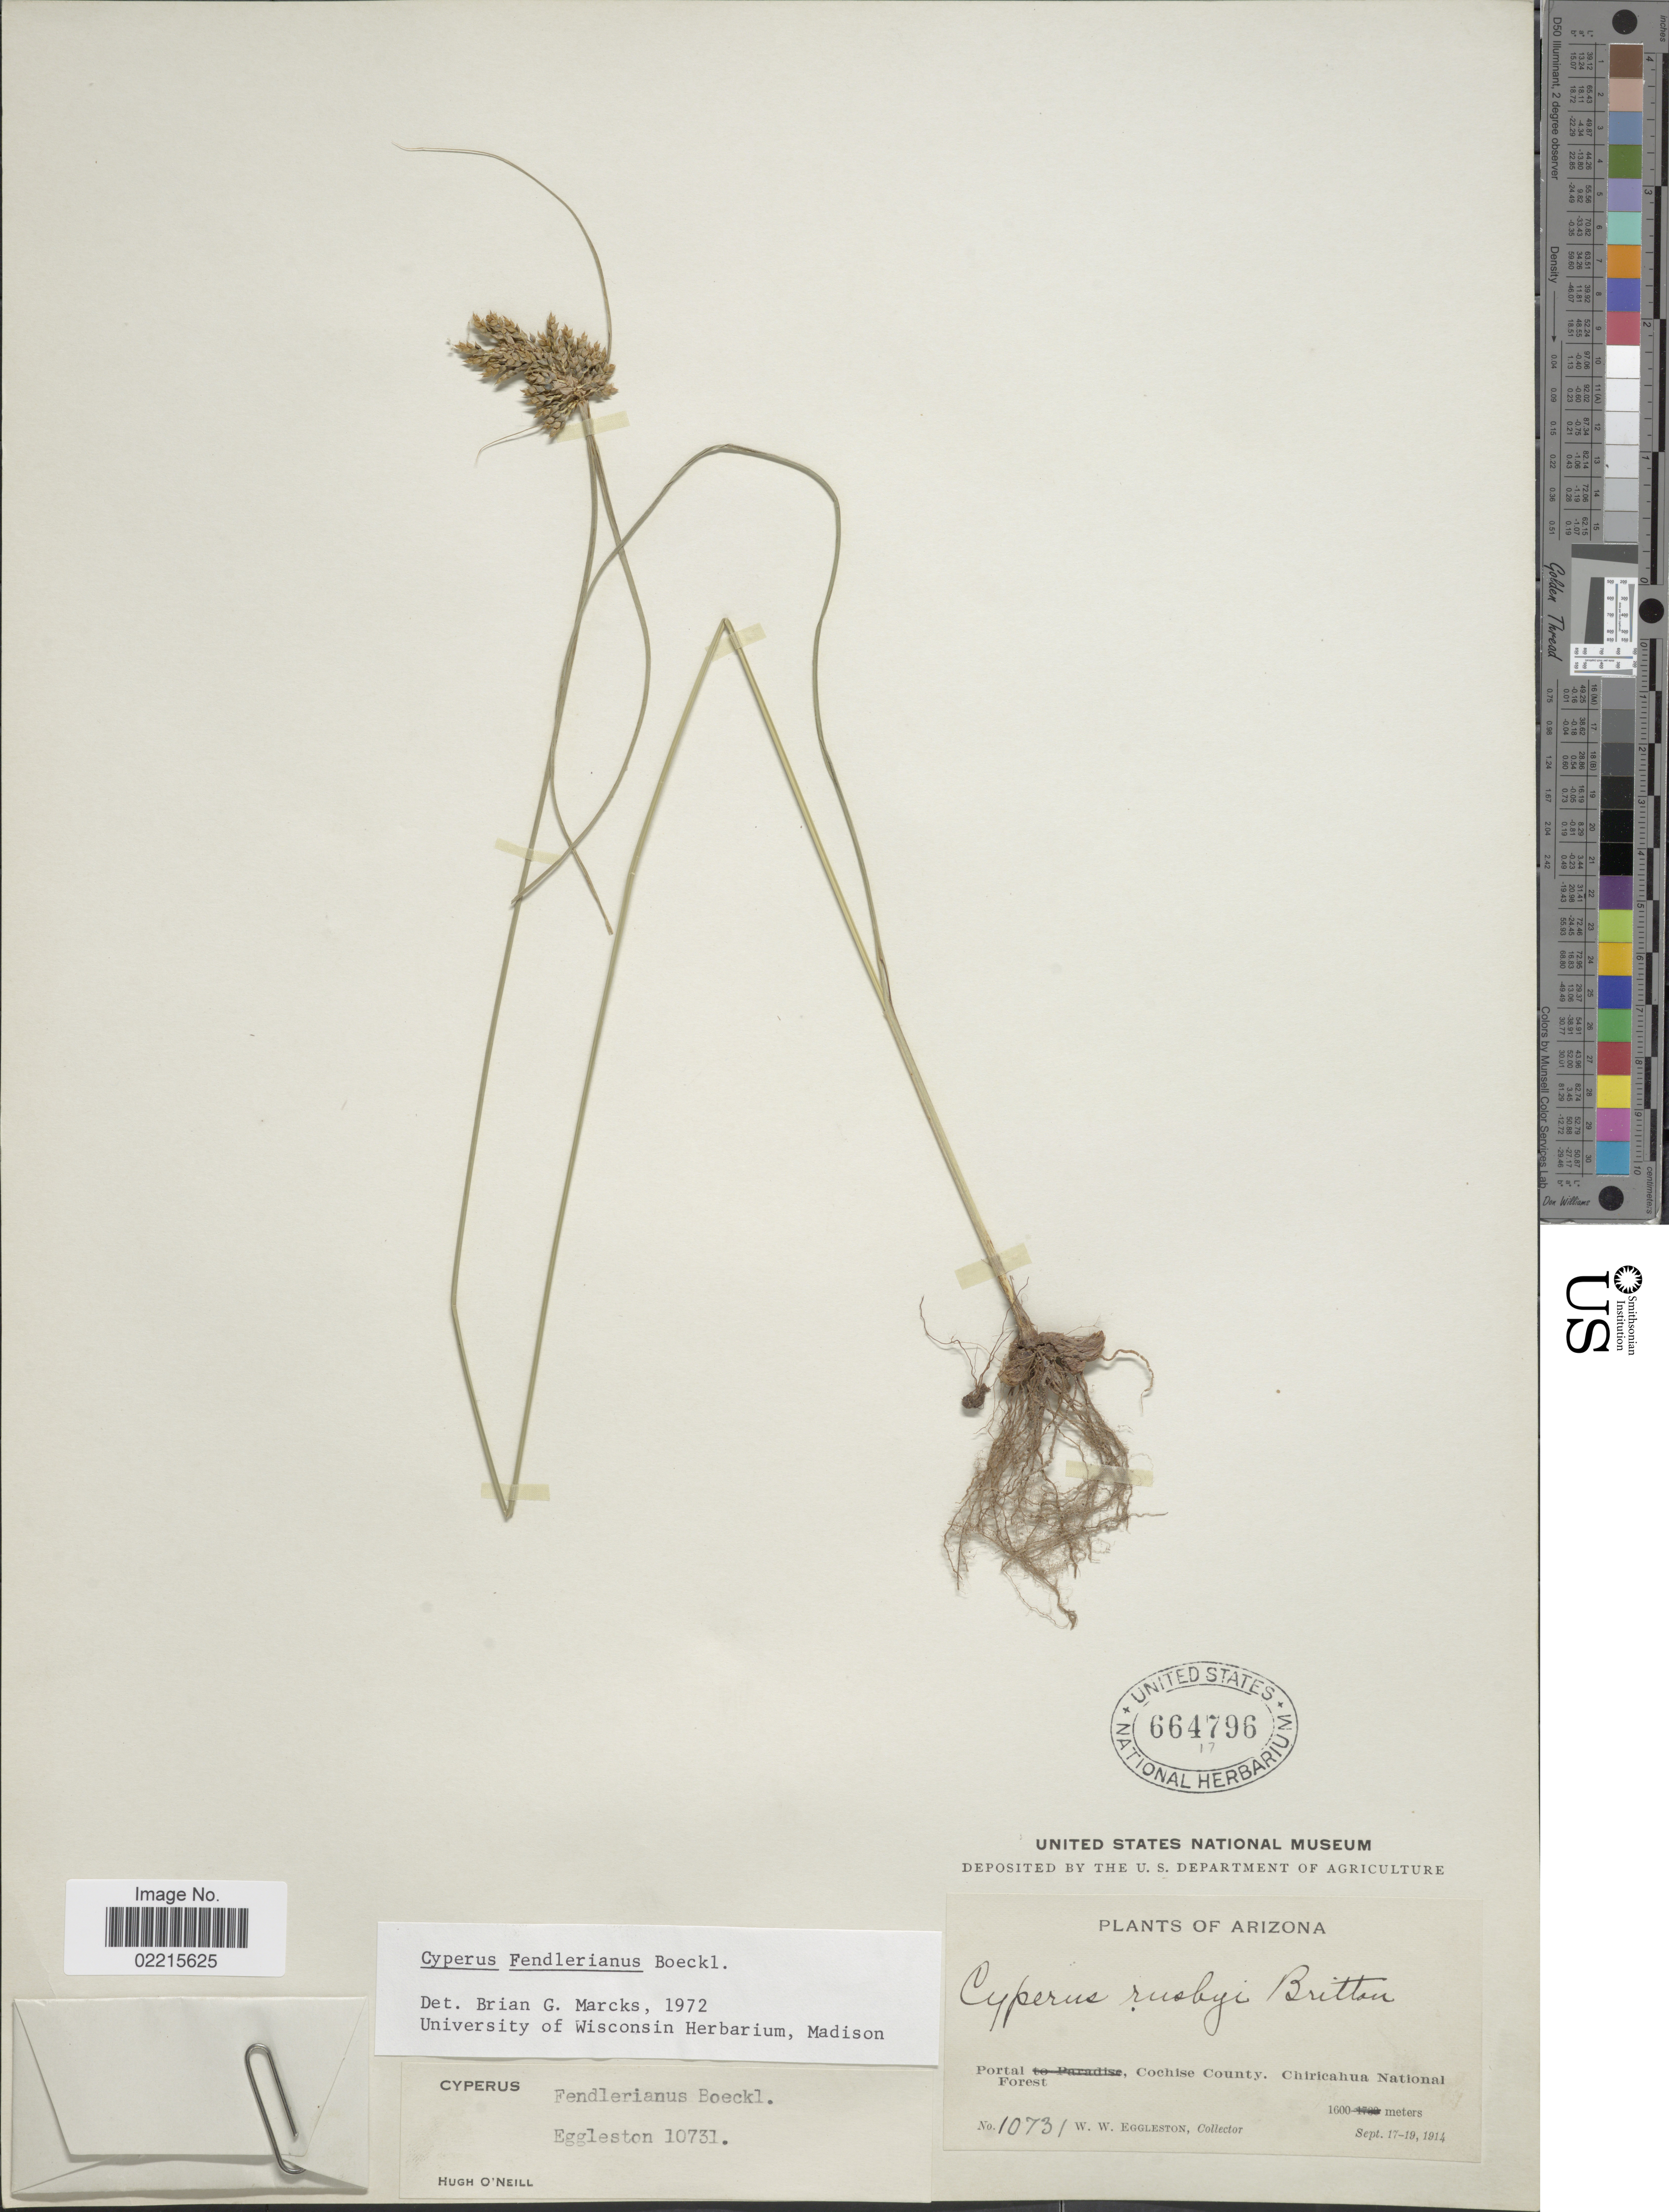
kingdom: Plantae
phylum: Tracheophyta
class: Liliopsida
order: Poales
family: Cyperaceae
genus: Cyperus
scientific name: Cyperus fendlerianus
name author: Boeckeler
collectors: W. W. Eggleston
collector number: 10731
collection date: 1914-09-17/1914-09-19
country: United States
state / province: Arizona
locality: Portal, Cochise County, Chircahua National Forest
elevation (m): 1600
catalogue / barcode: US 664796